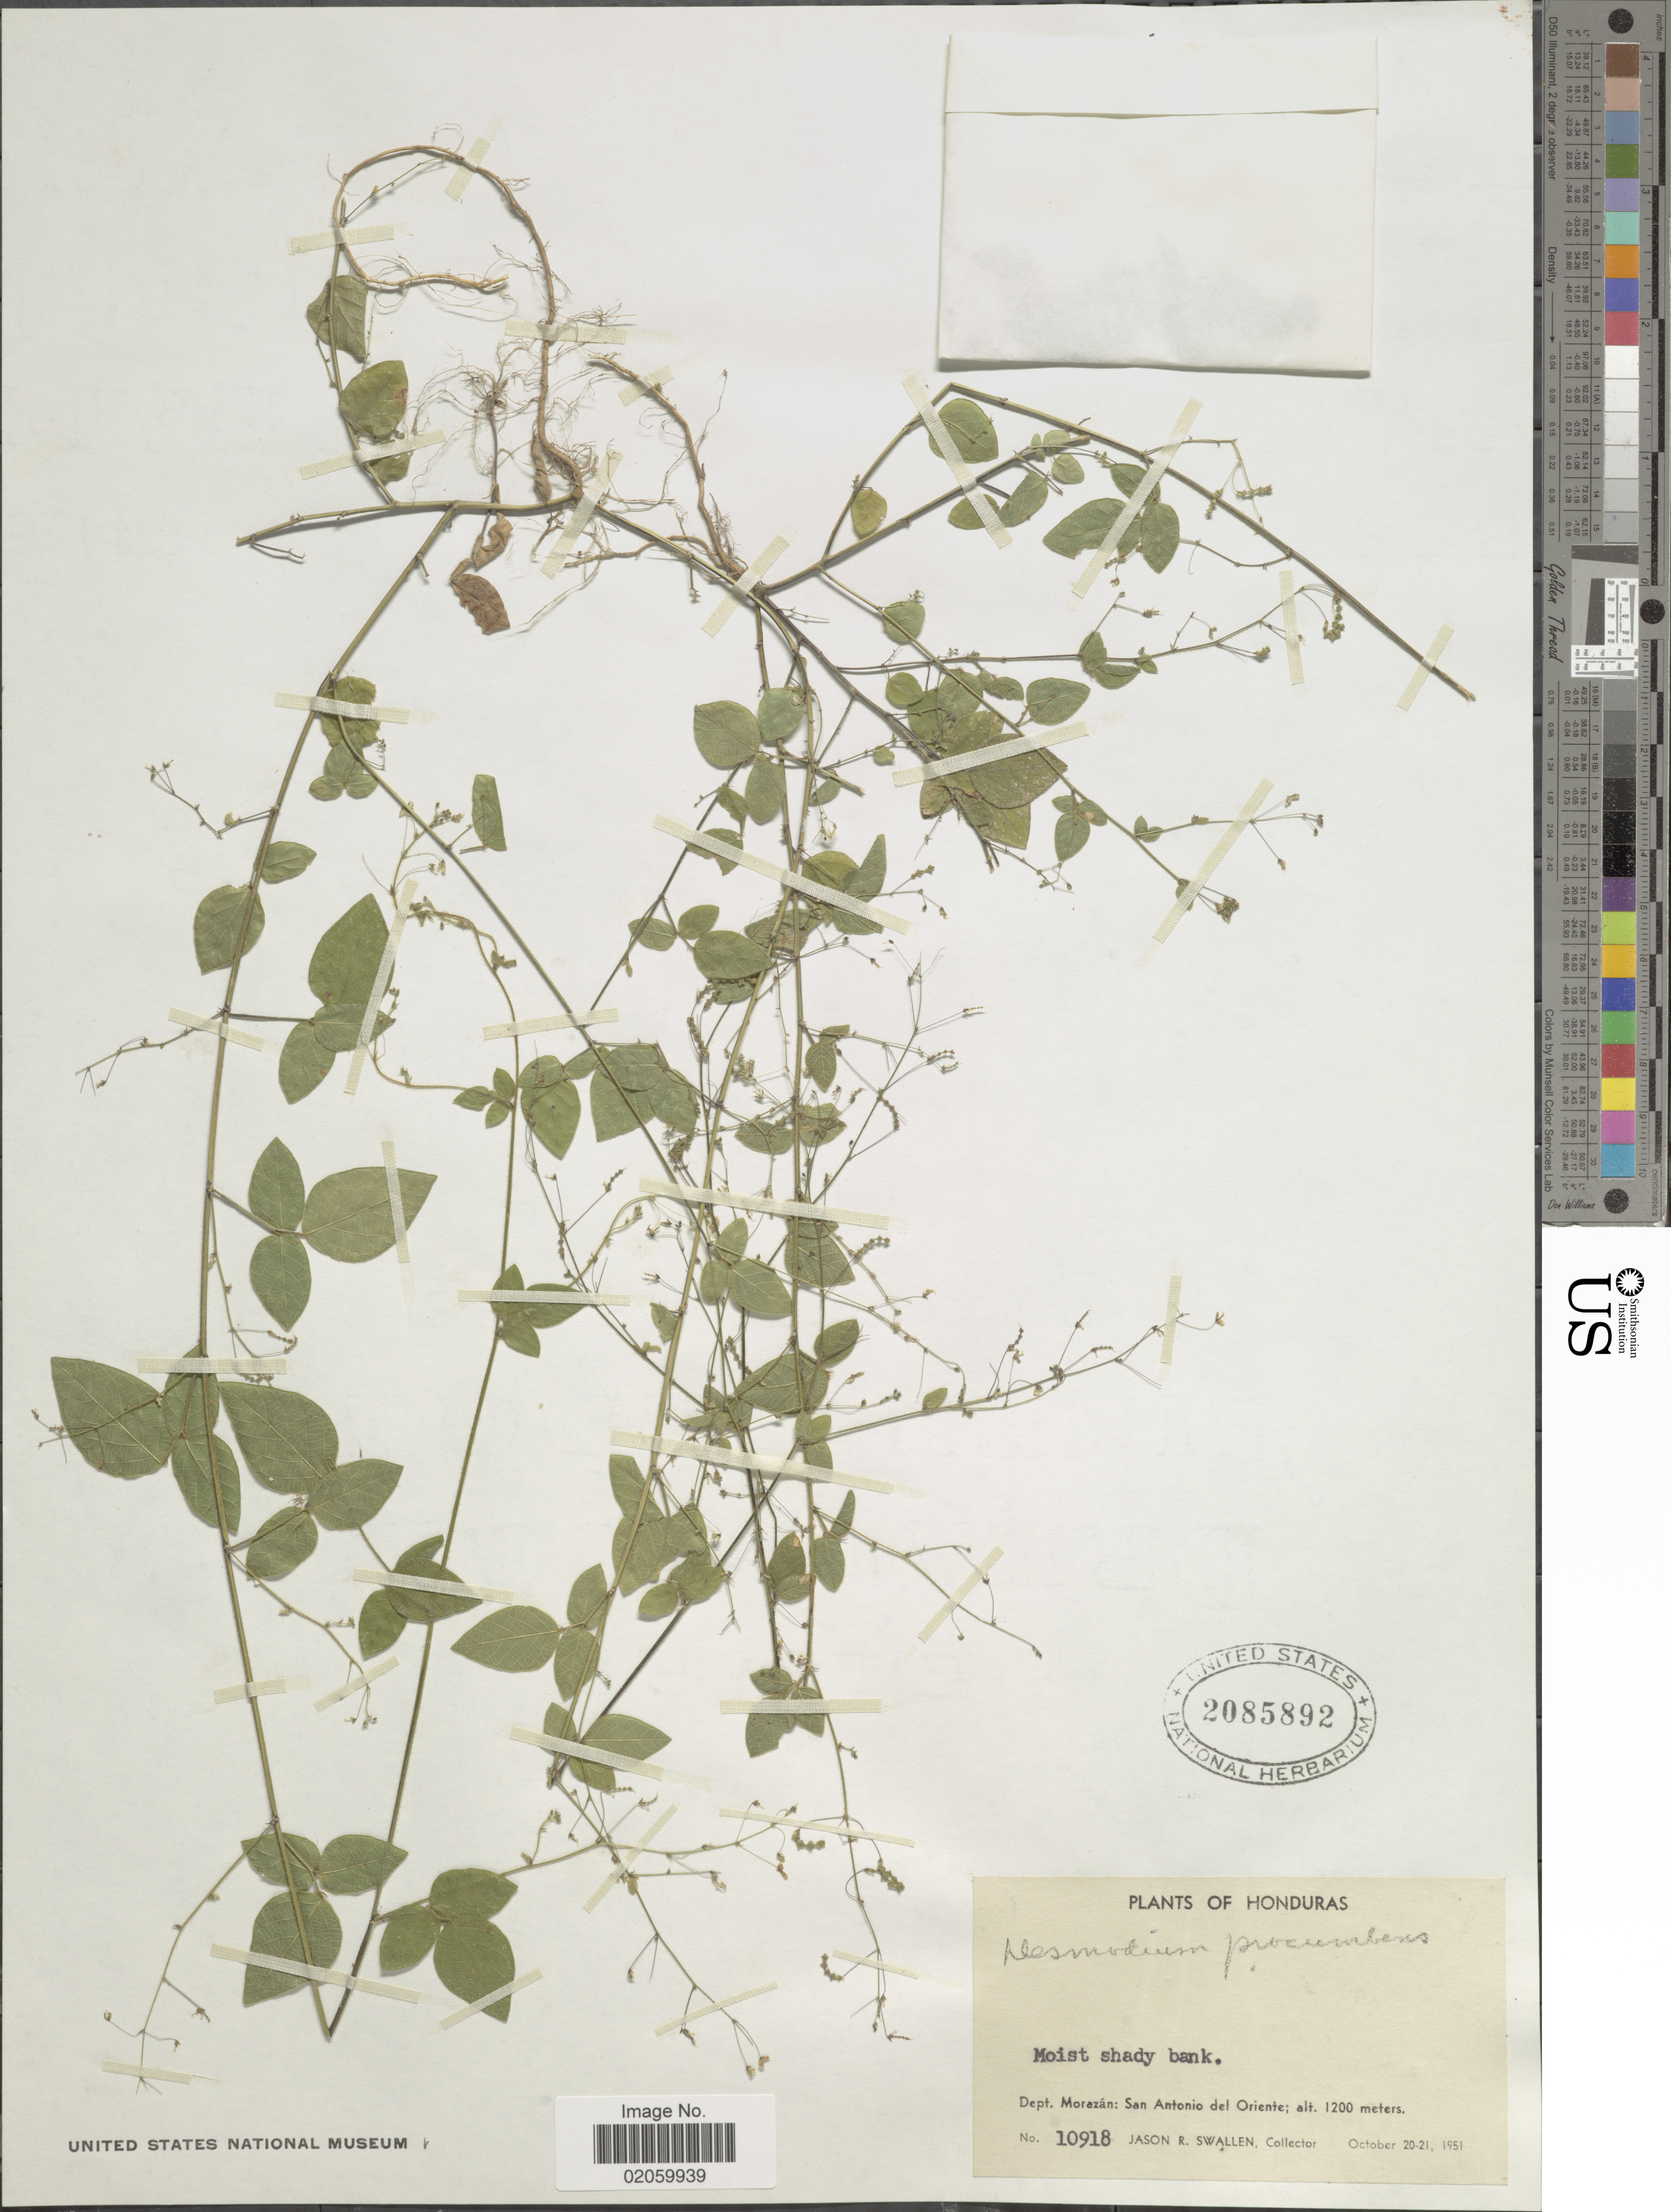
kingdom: Plantae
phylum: Tracheophyta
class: Magnoliopsida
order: Fabales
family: Fabaceae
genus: Desmodium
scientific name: Desmodium procumbens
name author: (Mill.) Hitchc.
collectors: J. R. Swallen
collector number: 10918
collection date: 1951-10-20/1951-10-21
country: Honduras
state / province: Fco. Morazán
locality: San Antonio del Oriente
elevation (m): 1200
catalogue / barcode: US 2085892